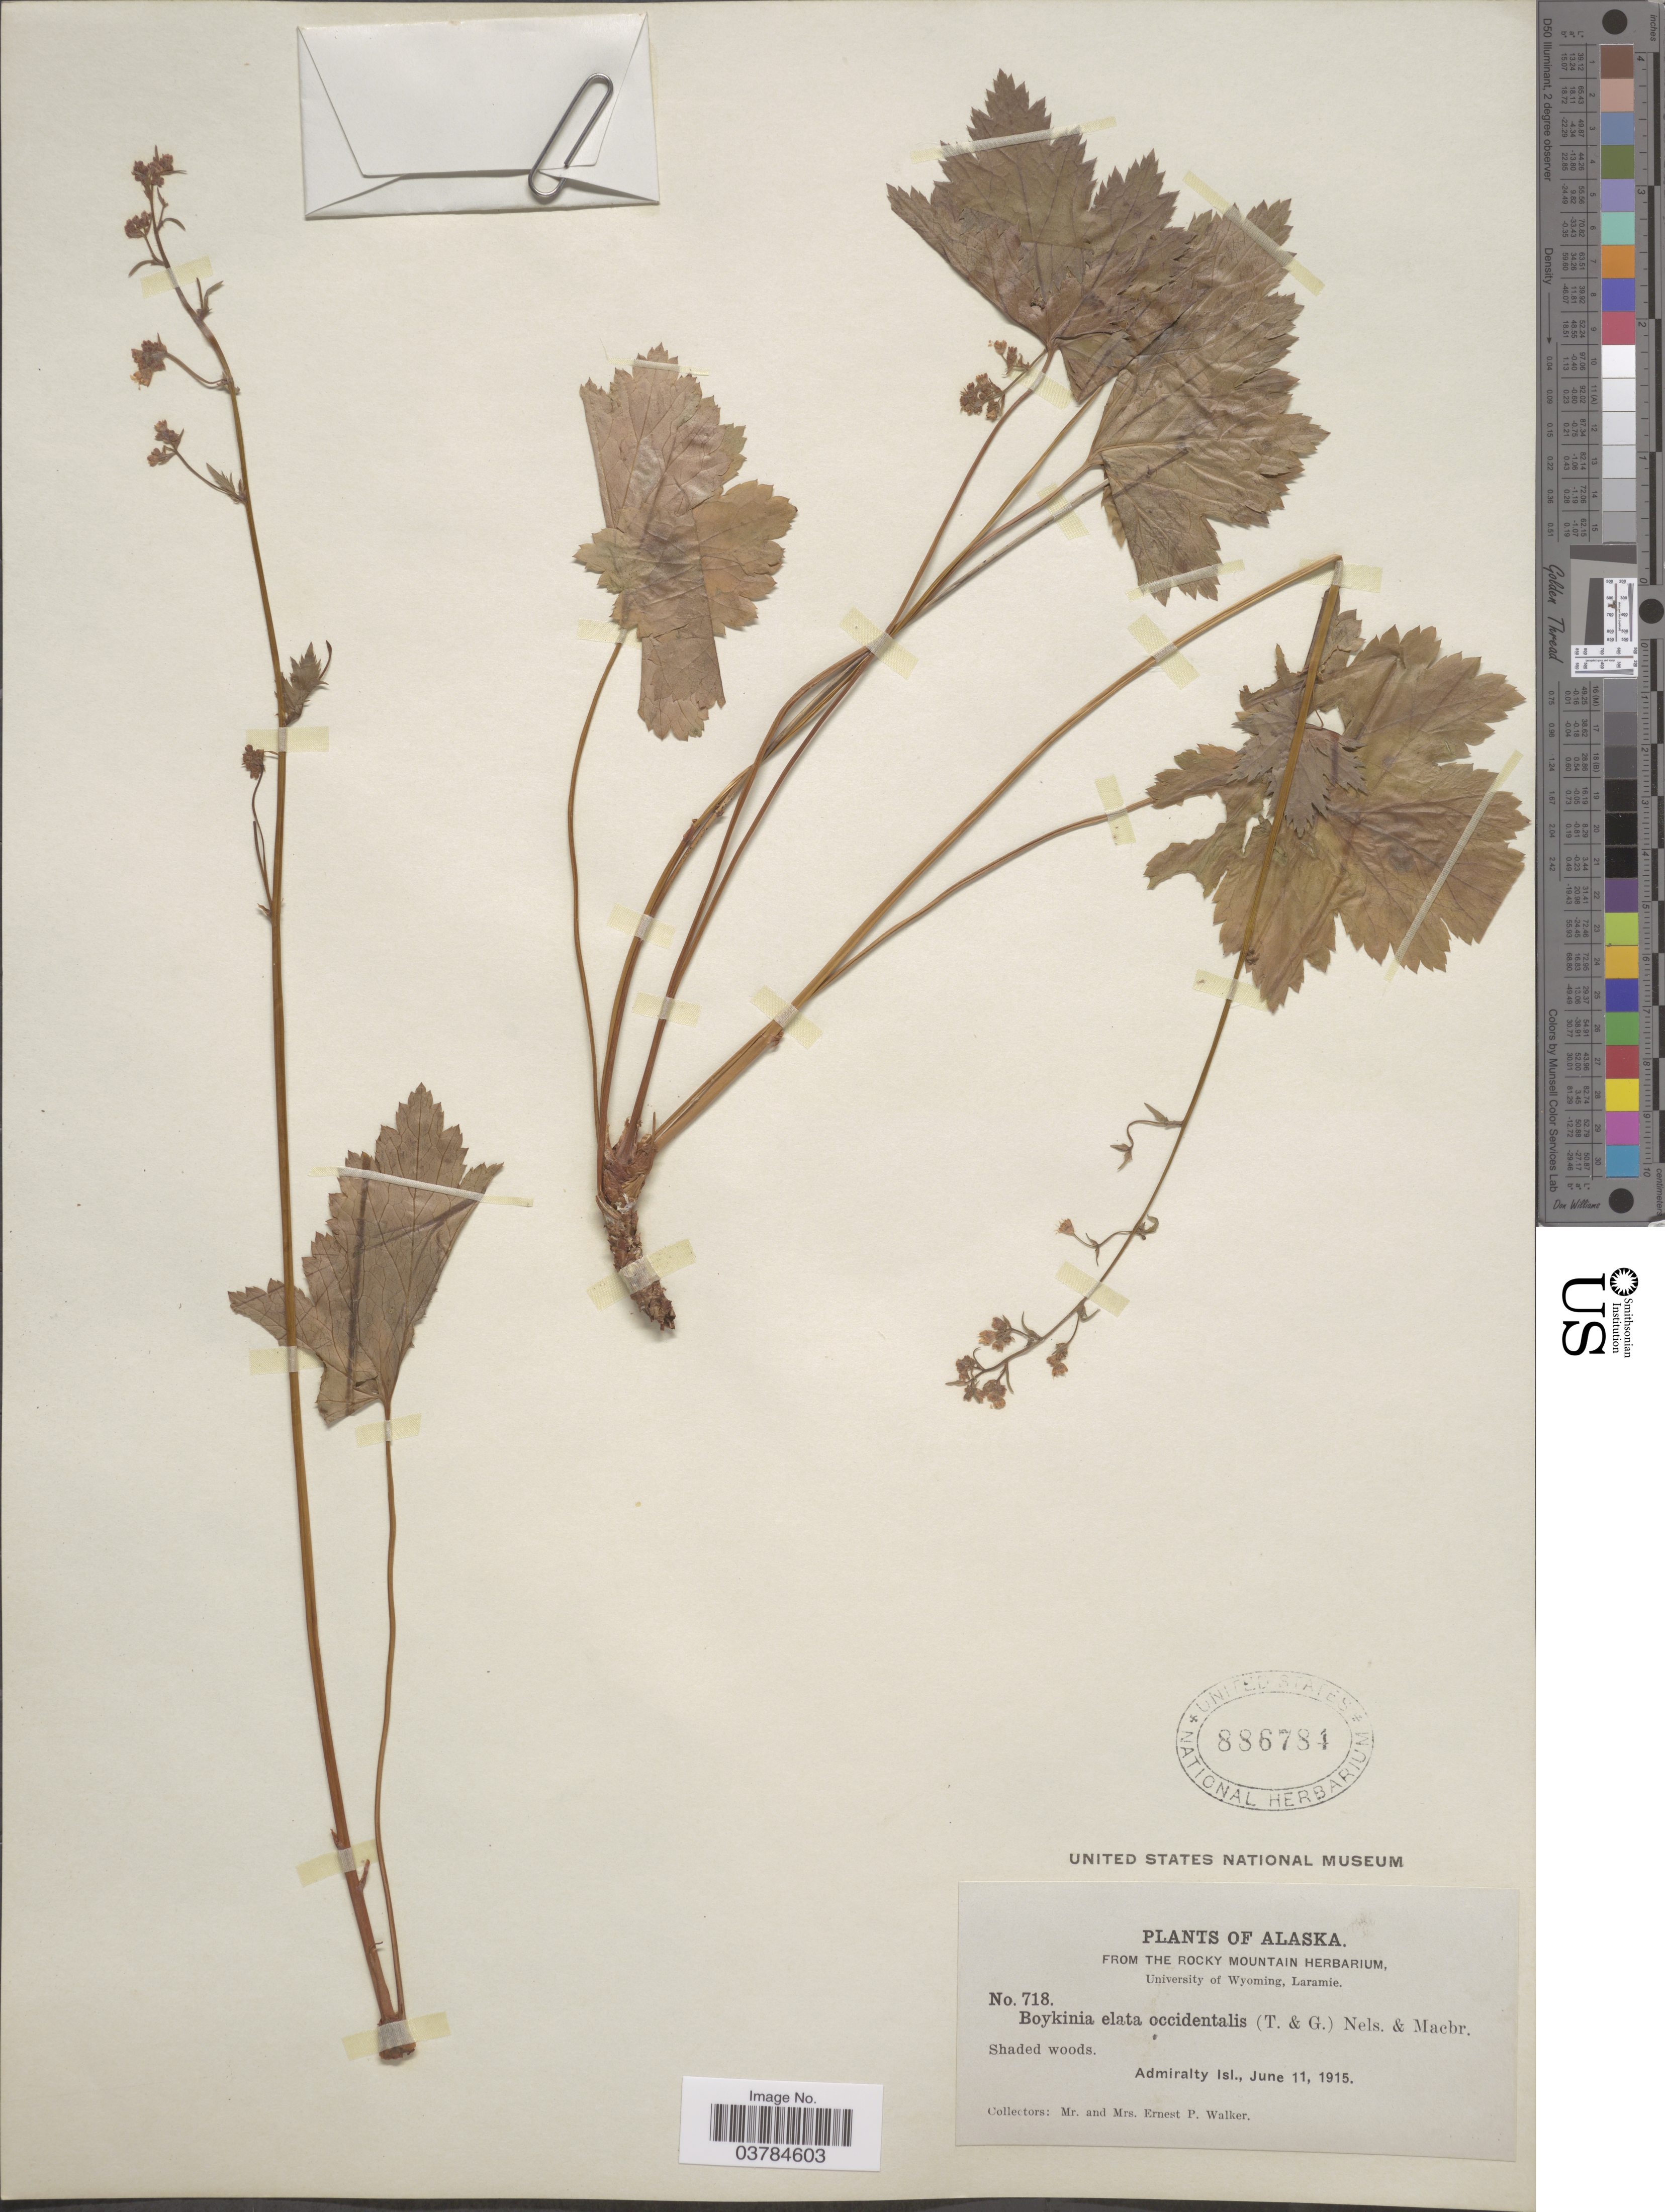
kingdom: Plantae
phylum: Tracheophyta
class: Magnoliopsida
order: Saxifragales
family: Saxifragaceae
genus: Heuchera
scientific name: Heuchera glabra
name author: Willd. ex Roem. & Schult.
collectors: E. P. Walker & E. Walker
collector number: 718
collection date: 1915-06-11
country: United States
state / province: Alaska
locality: Shaded woods. Admiralty Isl.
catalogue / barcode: US 886784